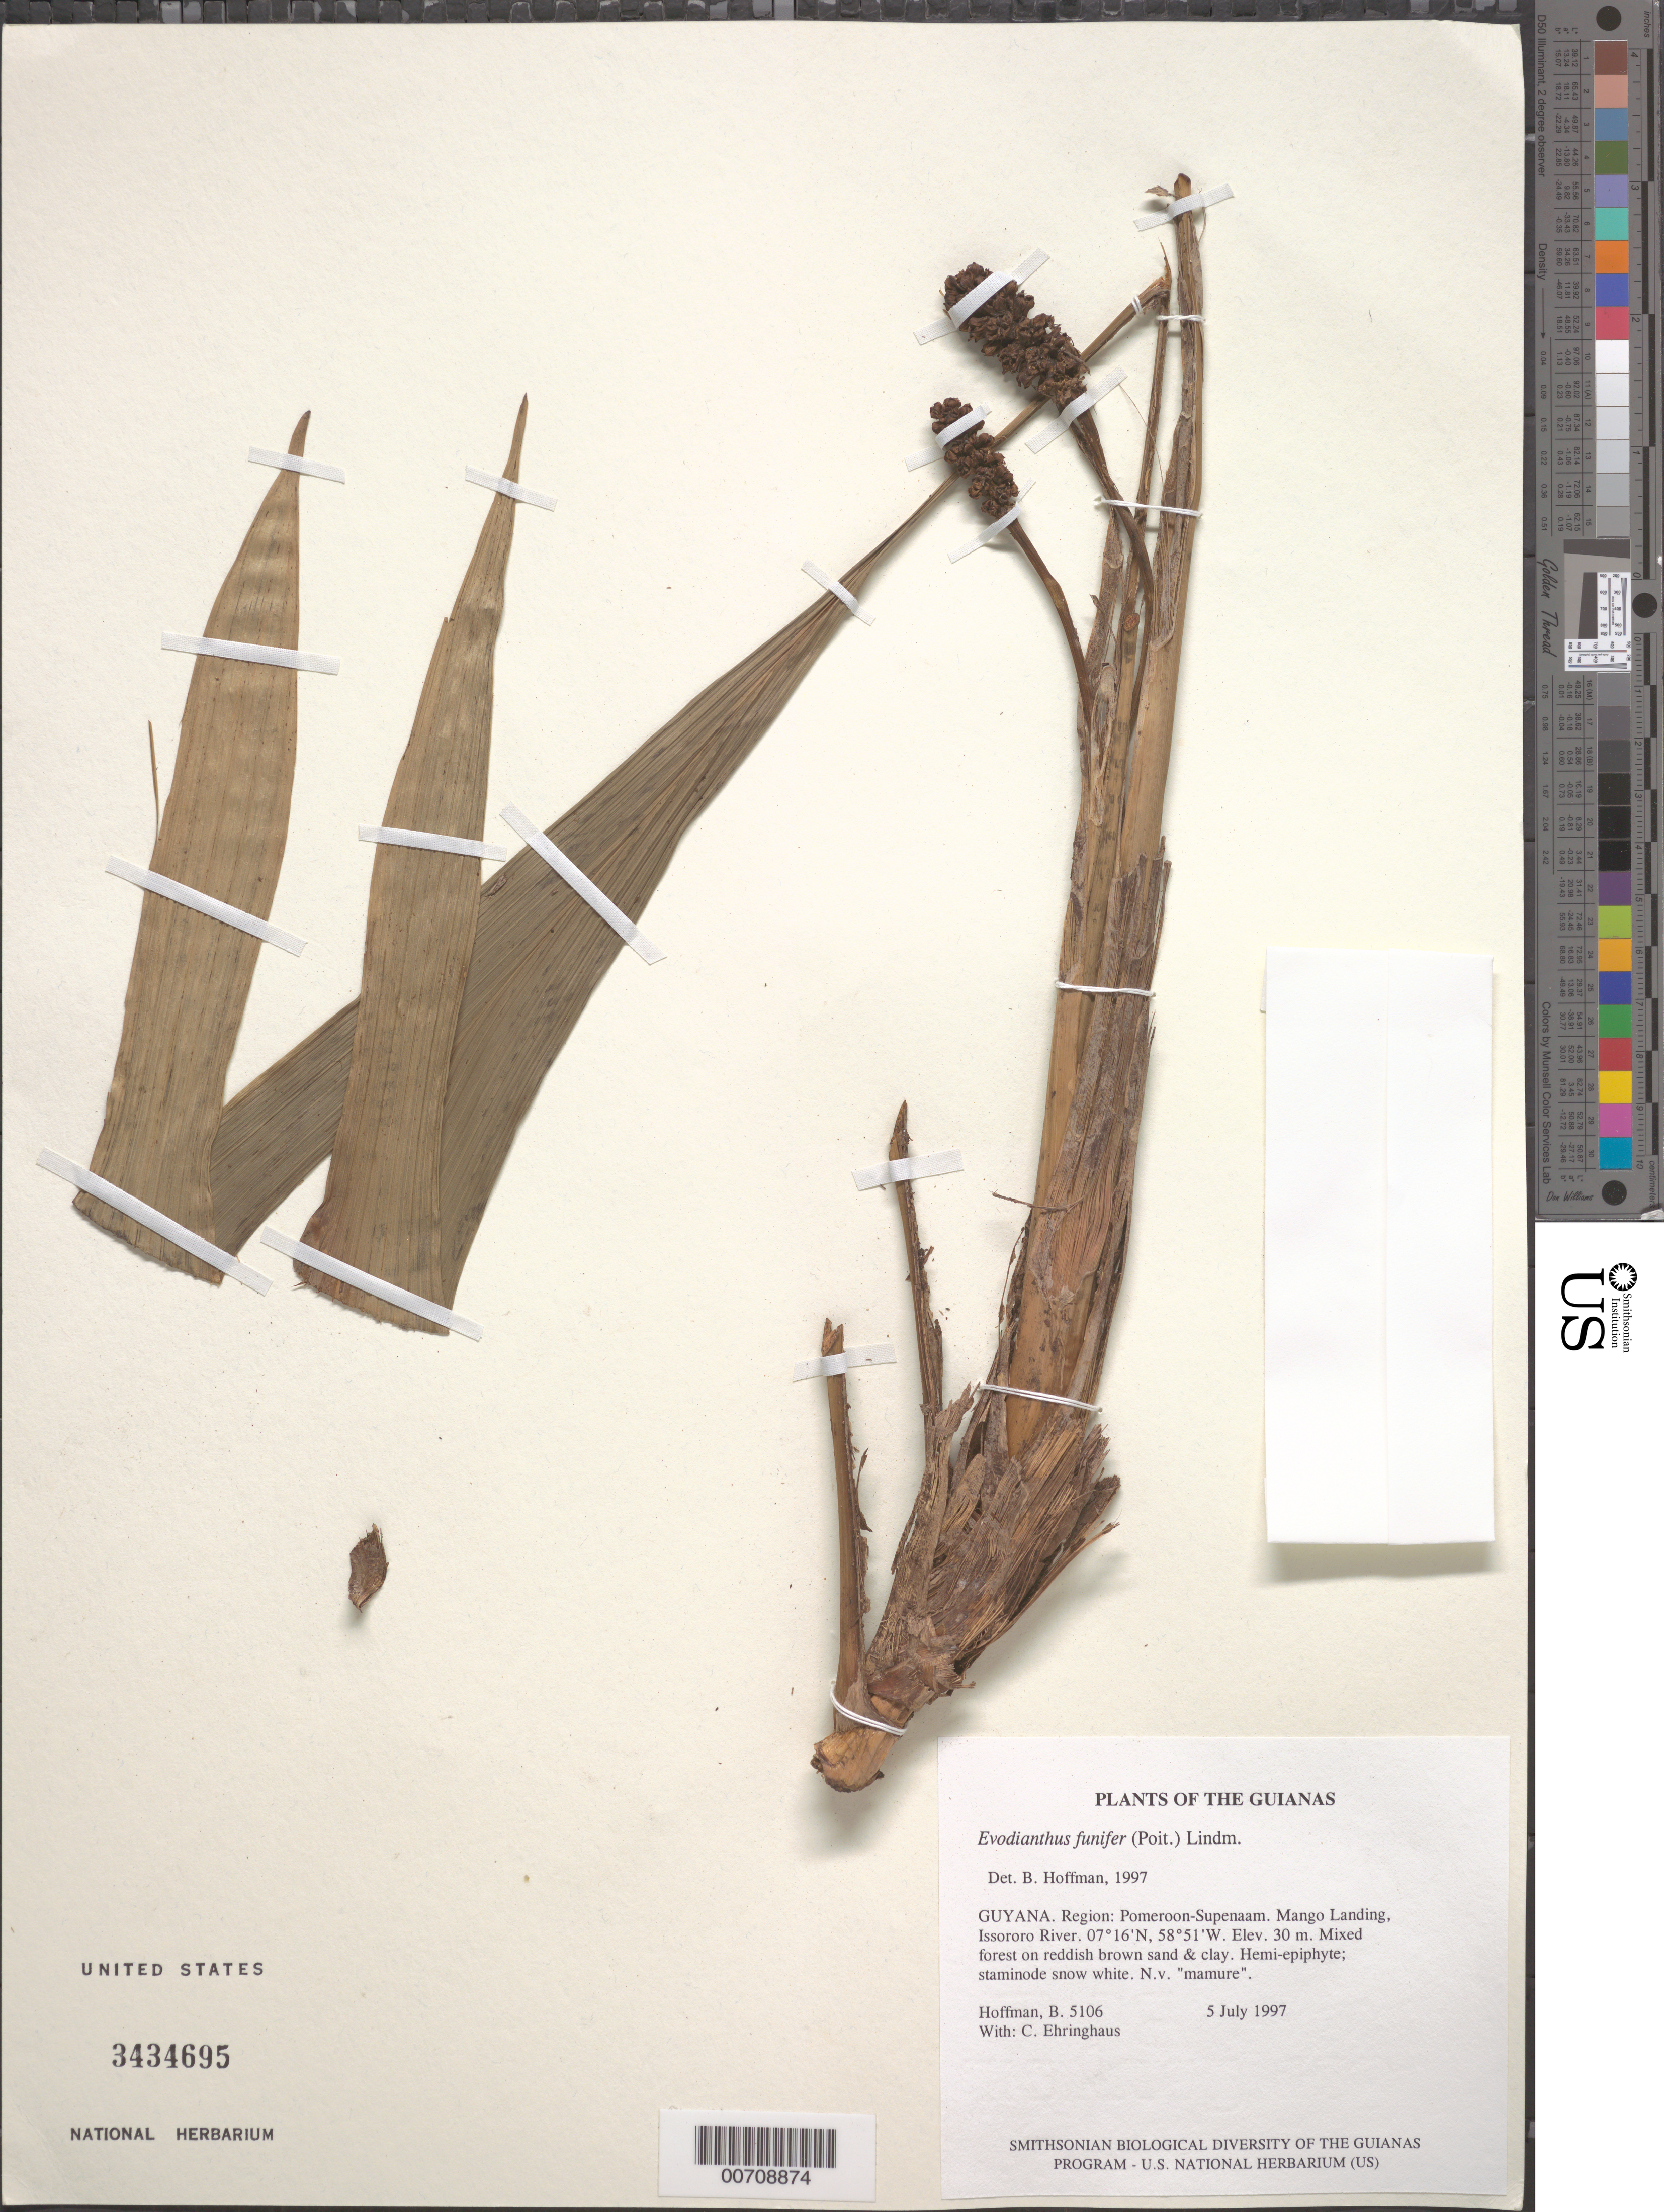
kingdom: Plantae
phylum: Tracheophyta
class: Liliopsida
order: Pandanales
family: Cyclanthaceae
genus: Evodianthus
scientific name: Evodianthus funifer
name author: (Poit.) Lindm.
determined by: Hoffman, Bruce, (US), Smithsonian Institution - National Museum of Natural History (UNITED STATES)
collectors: B. Hoffman & C. Ehringhaus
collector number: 5106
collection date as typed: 5 July 1997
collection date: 1997-07-05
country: Guyana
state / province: Pomeroon-Supenaam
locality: Mango Landing, Issororo River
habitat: Mixed forest on reddish brown sand & clay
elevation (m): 30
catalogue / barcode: US 3434695